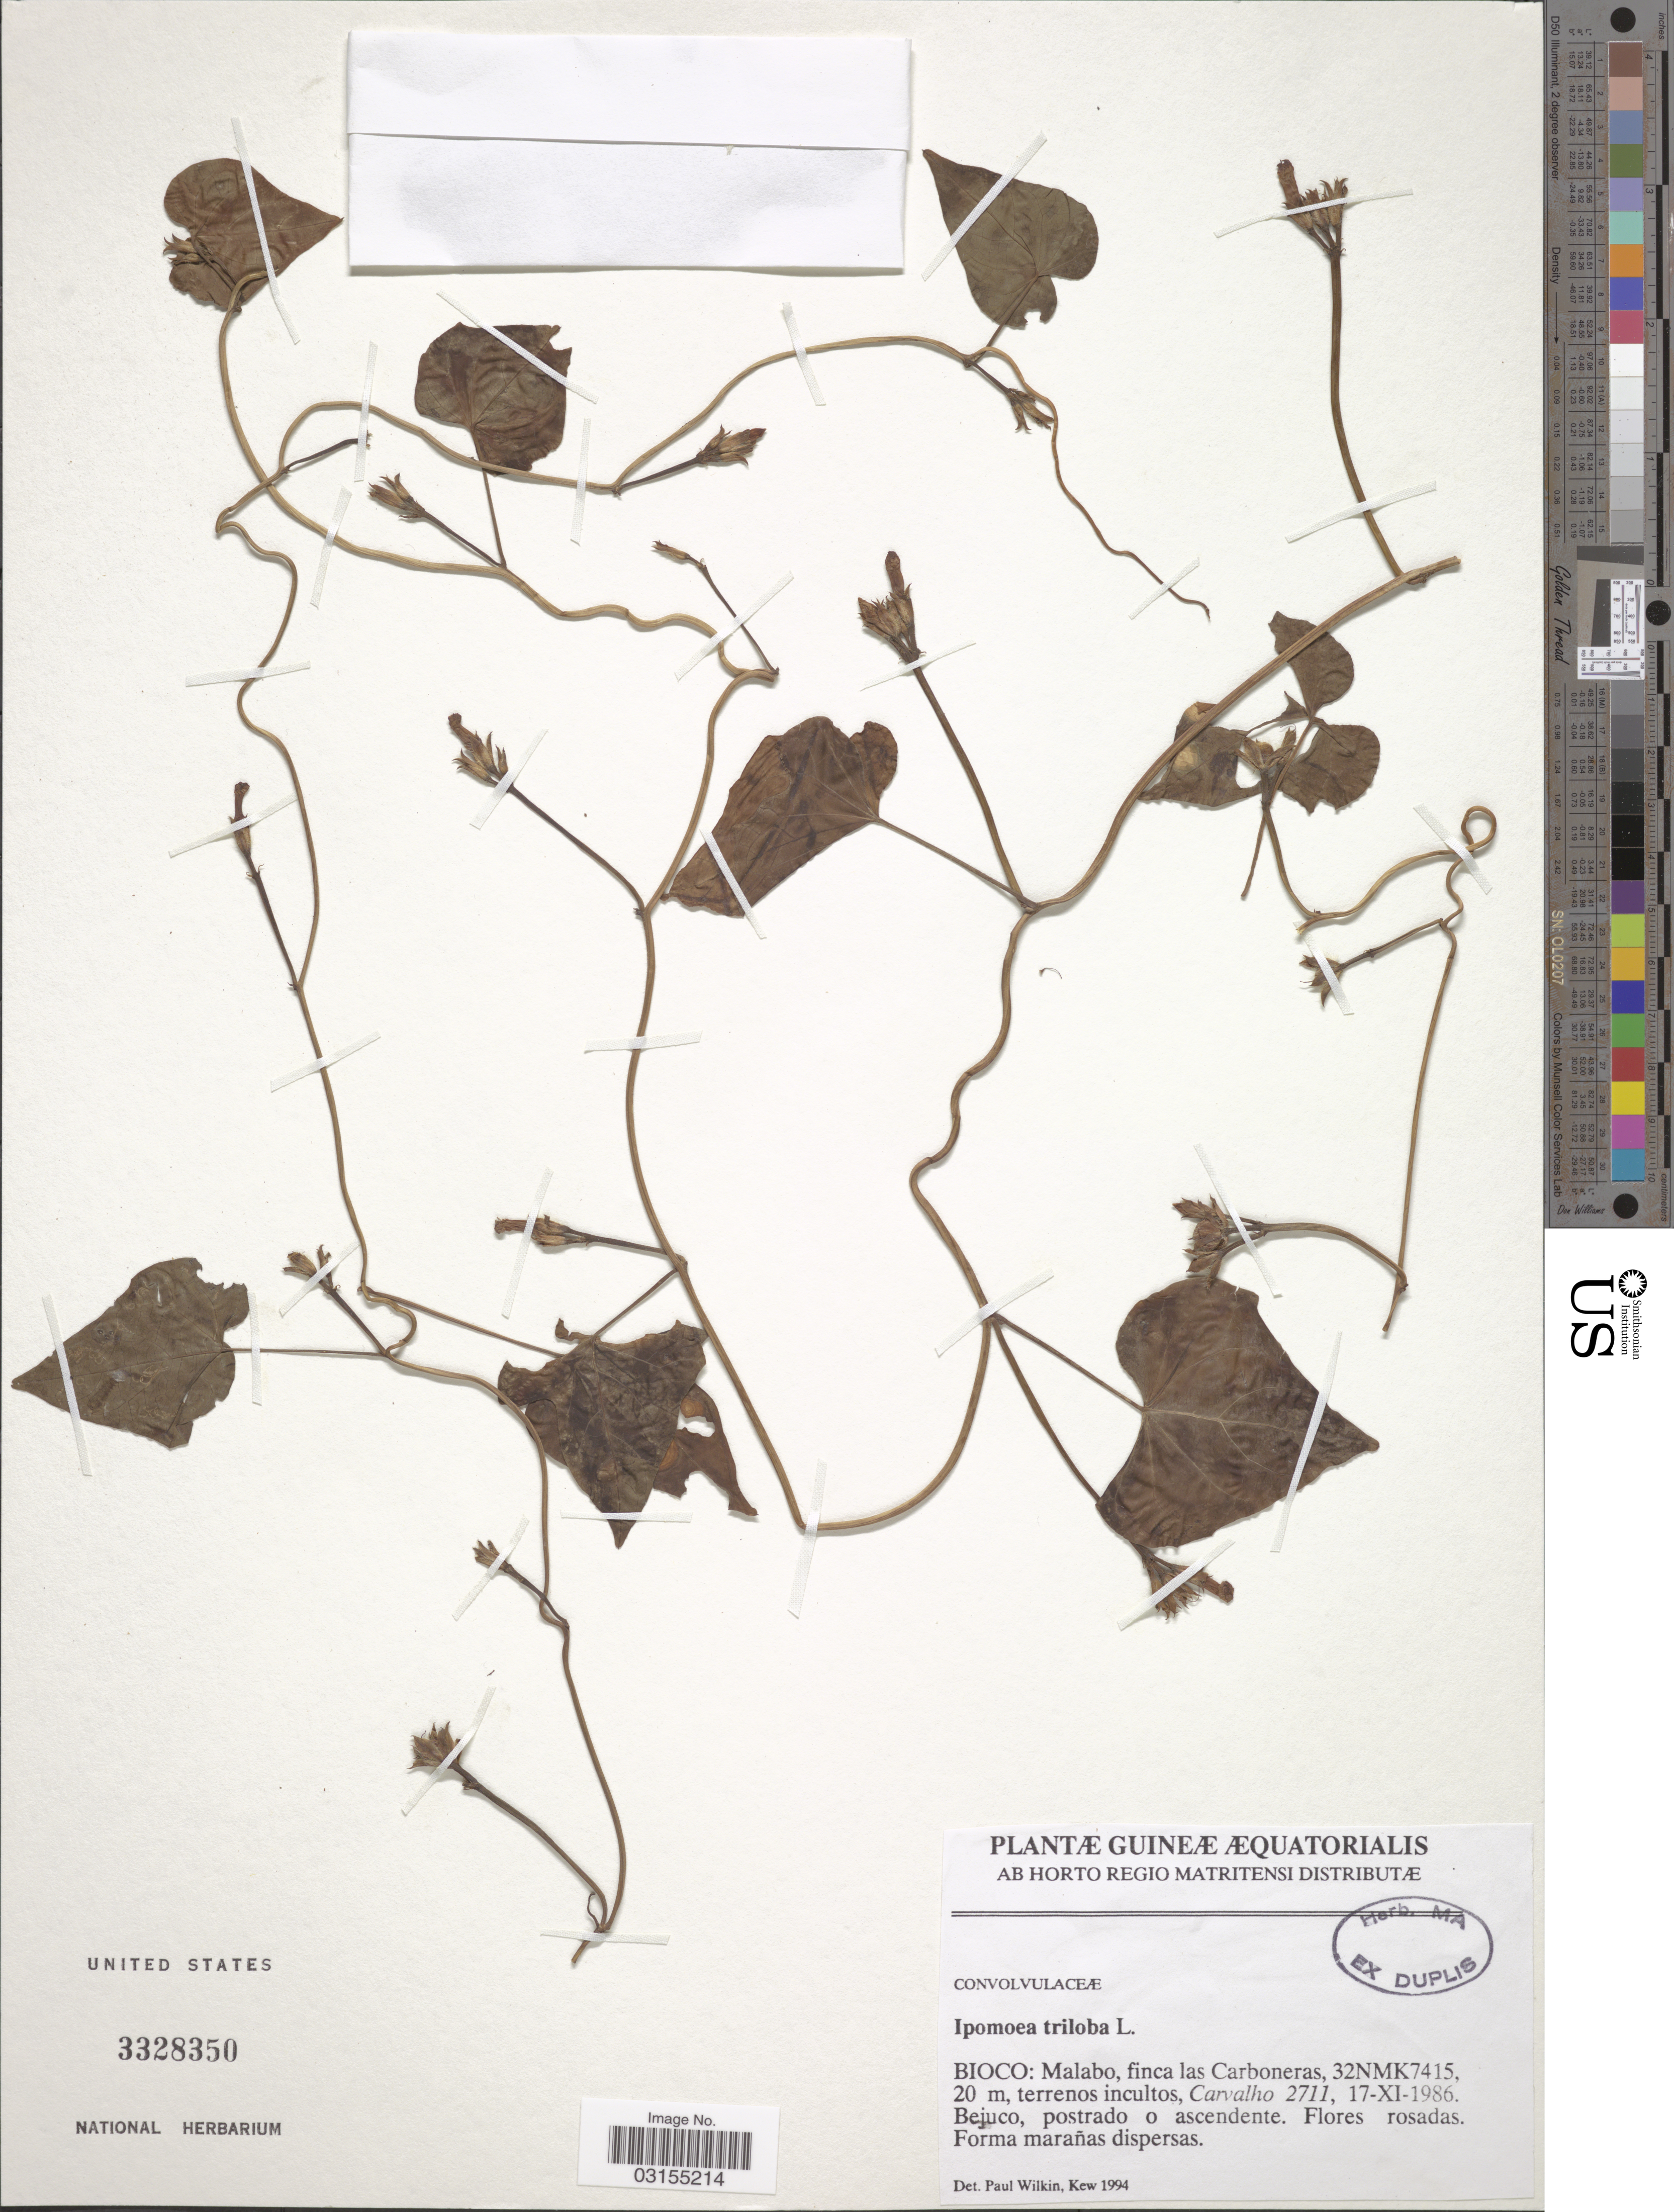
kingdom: Plantae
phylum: Tracheophyta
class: Magnoliopsida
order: Solanales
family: Convolvulaceae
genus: Ipomoea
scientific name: Ipomoea triloba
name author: L.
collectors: Carvalho, --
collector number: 2711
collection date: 1986-11-17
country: Equatorial Guinea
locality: Guineæ Æquatorialis. Bioco: Malabo, finca las Carboneras, 32NMK7415.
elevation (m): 20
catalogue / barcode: US 3328350